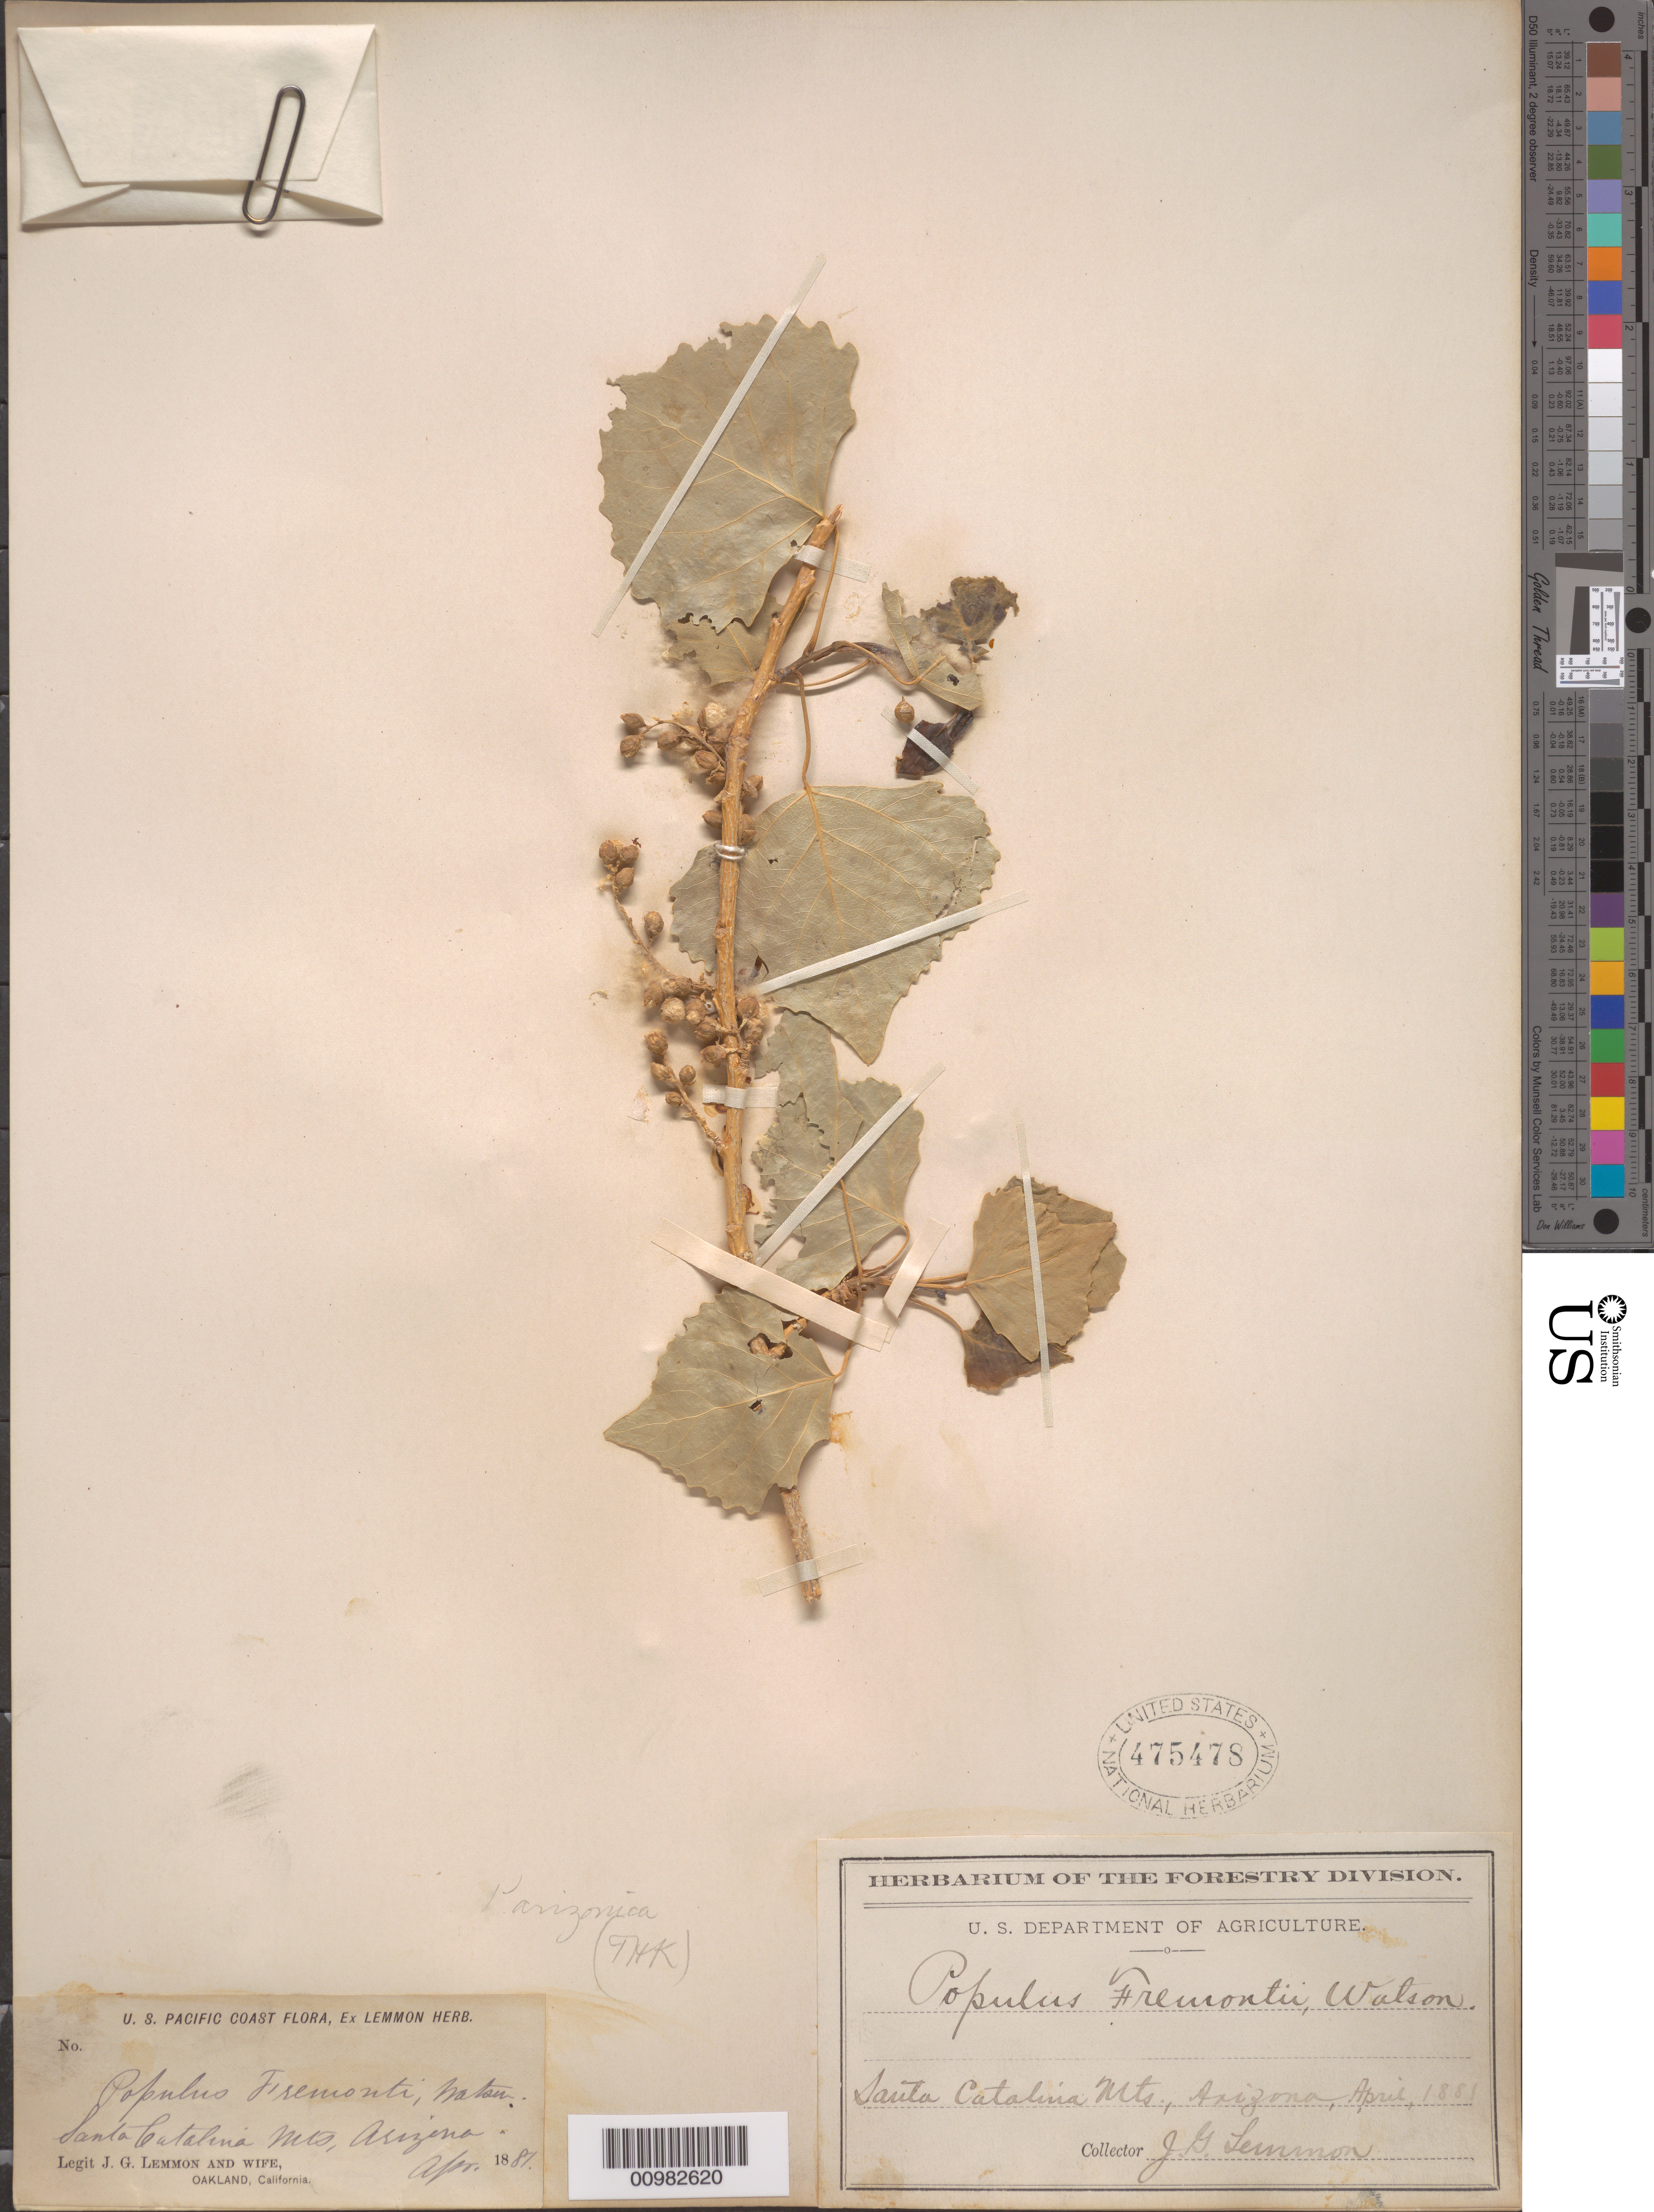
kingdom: Plantae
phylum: Tracheophyta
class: Magnoliopsida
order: Malpighiales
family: Salicaceae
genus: Populus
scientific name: Populus fremontii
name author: S. Watson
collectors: J. G. Lemmon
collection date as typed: Apr 1881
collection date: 1881-04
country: United States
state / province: Arizona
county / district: Pinal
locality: Santa Catalina Mountains.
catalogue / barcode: US 475478